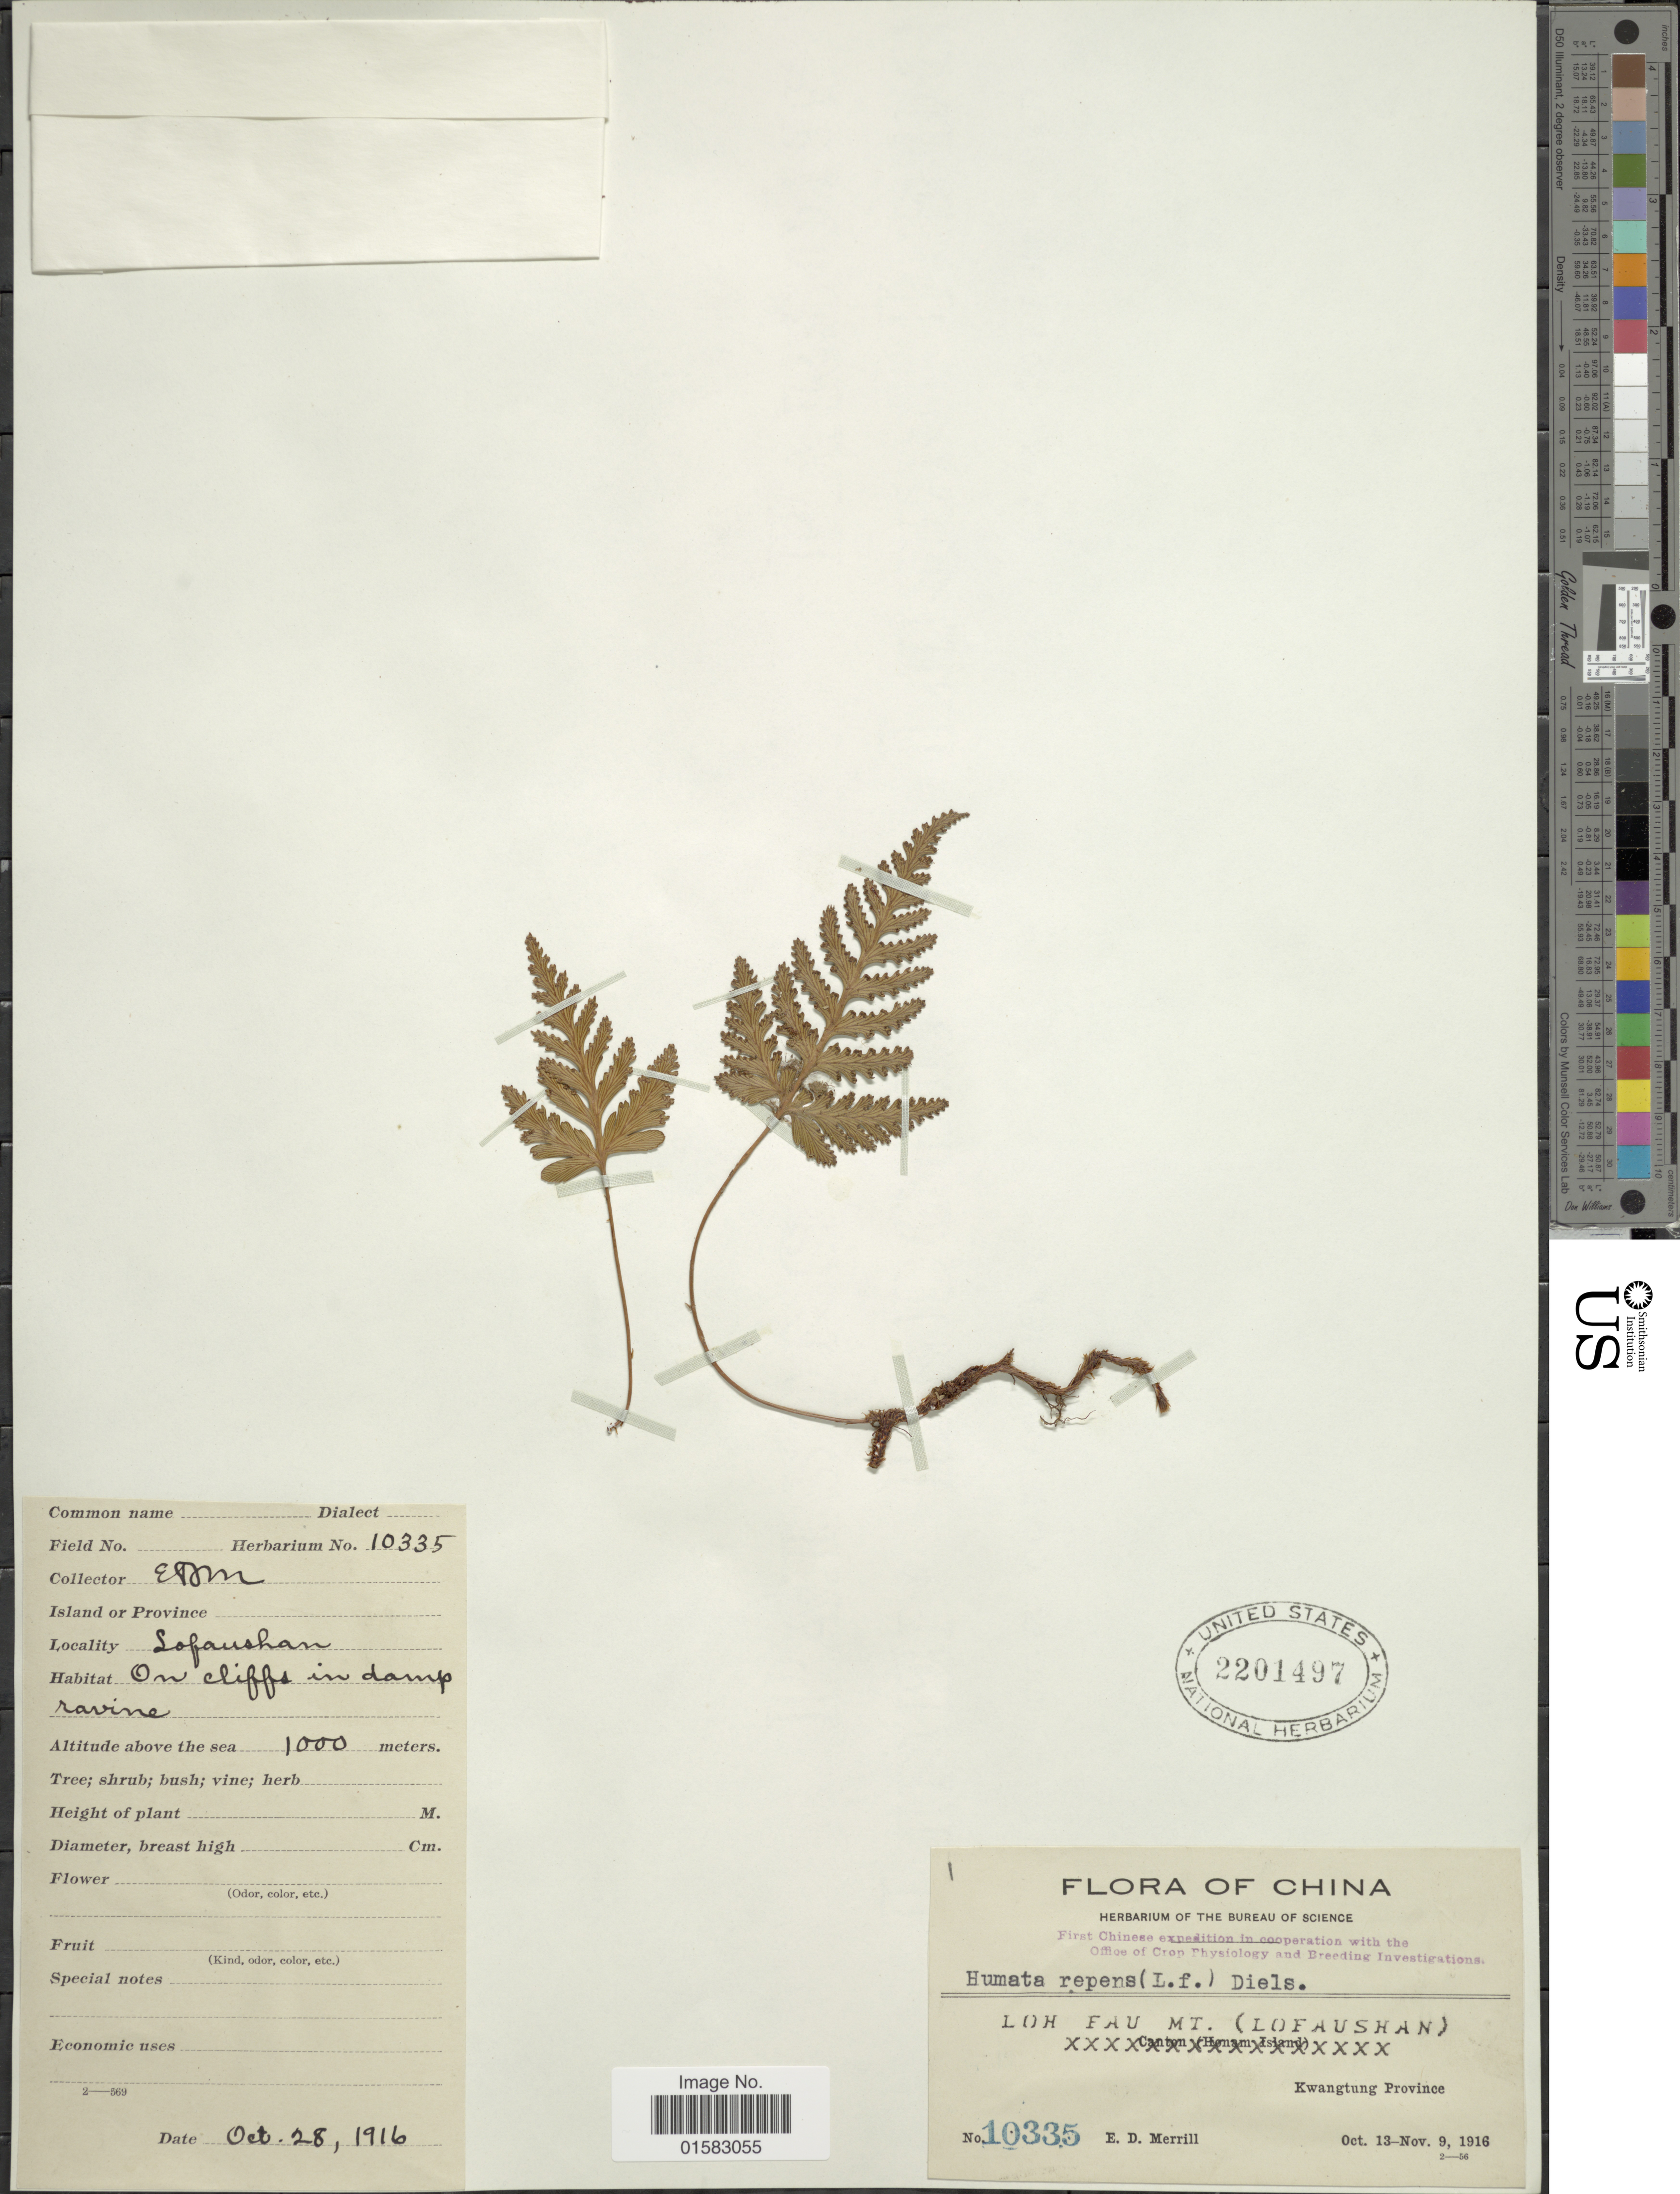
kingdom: Plantae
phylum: Tracheophyta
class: Polypodiopsida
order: Polypodiales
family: Davalliaceae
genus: Davallia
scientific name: Davallia repens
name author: (L. f.) Kuhn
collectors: E. D. Merrill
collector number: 10335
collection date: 1916-10-28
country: China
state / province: Guangdong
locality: Loh Fau Mountains (Lofaushan), Kwangtung Province [Guangdong Province]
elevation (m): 1000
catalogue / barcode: US 2201497